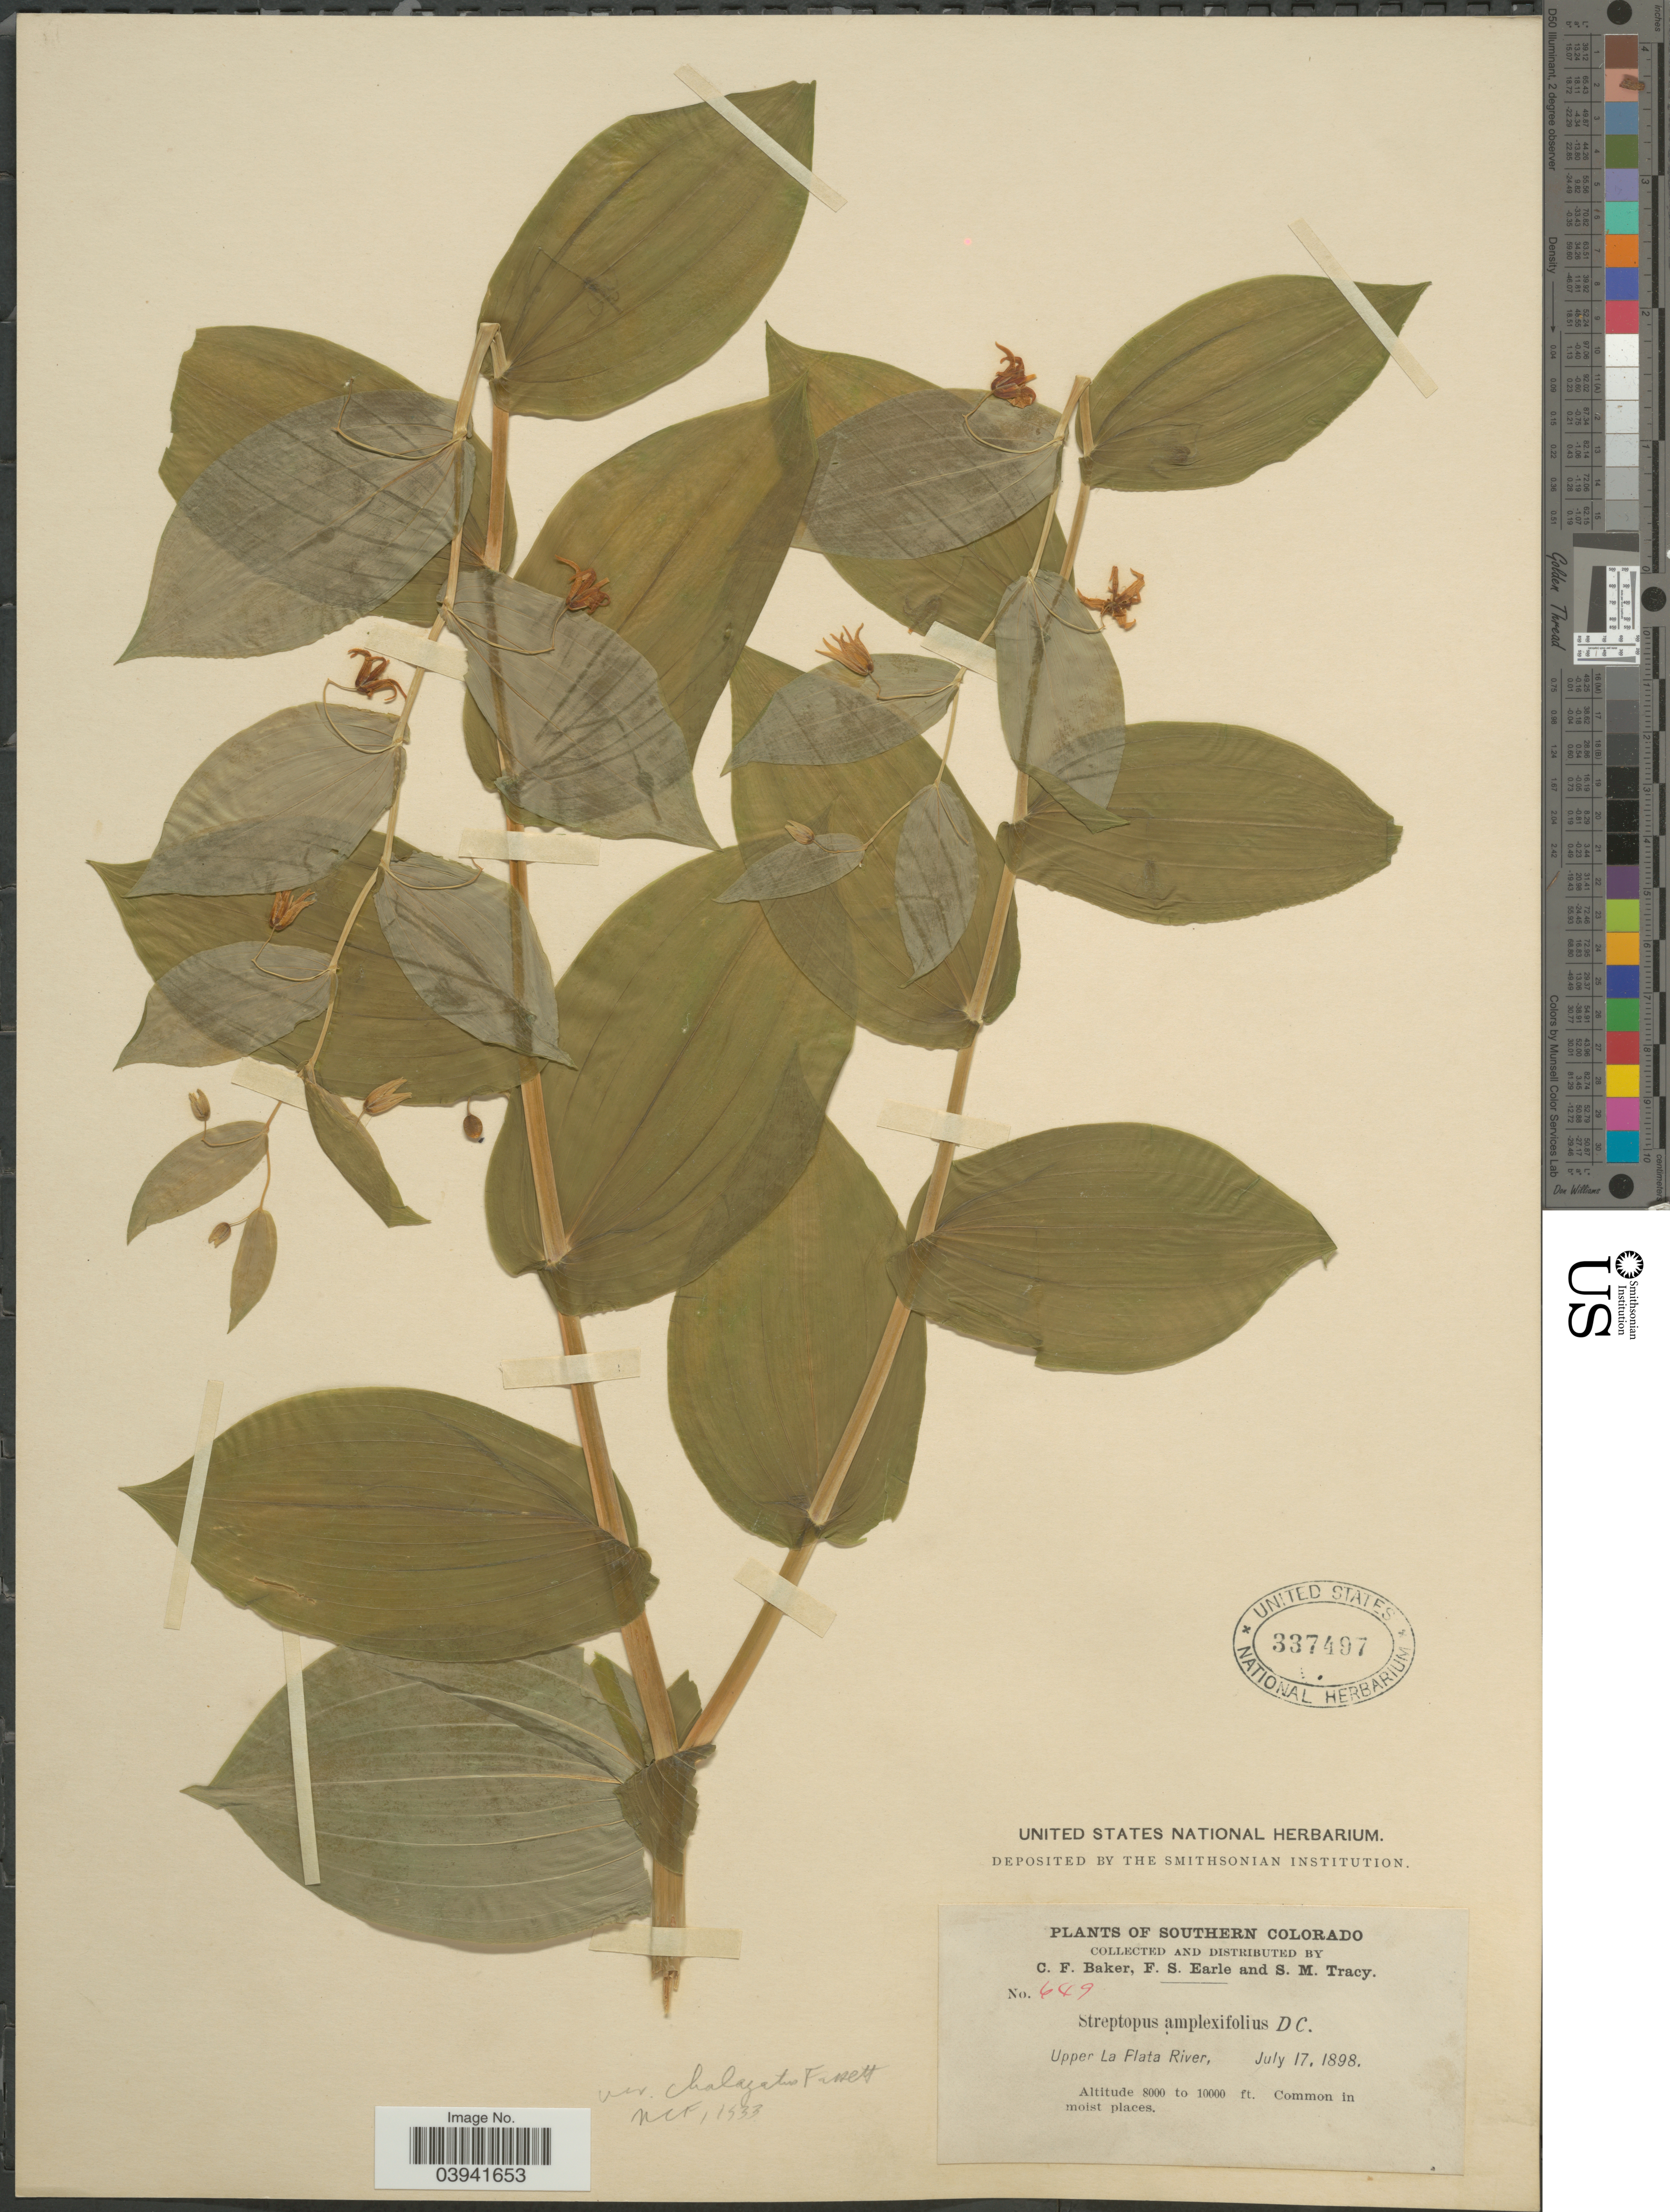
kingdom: Plantae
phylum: Tracheophyta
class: Liliopsida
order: Liliales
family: Liliaceae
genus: Streptopus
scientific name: Streptopus amplexifolius var. chalazatus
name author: Fassett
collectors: C. F. Baker, F. S. Earle & S. M. Tracy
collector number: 649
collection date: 1898-07-17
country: United States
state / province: Colorado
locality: Southern Colorado. Upper La Plata River.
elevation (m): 2438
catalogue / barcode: US 337497